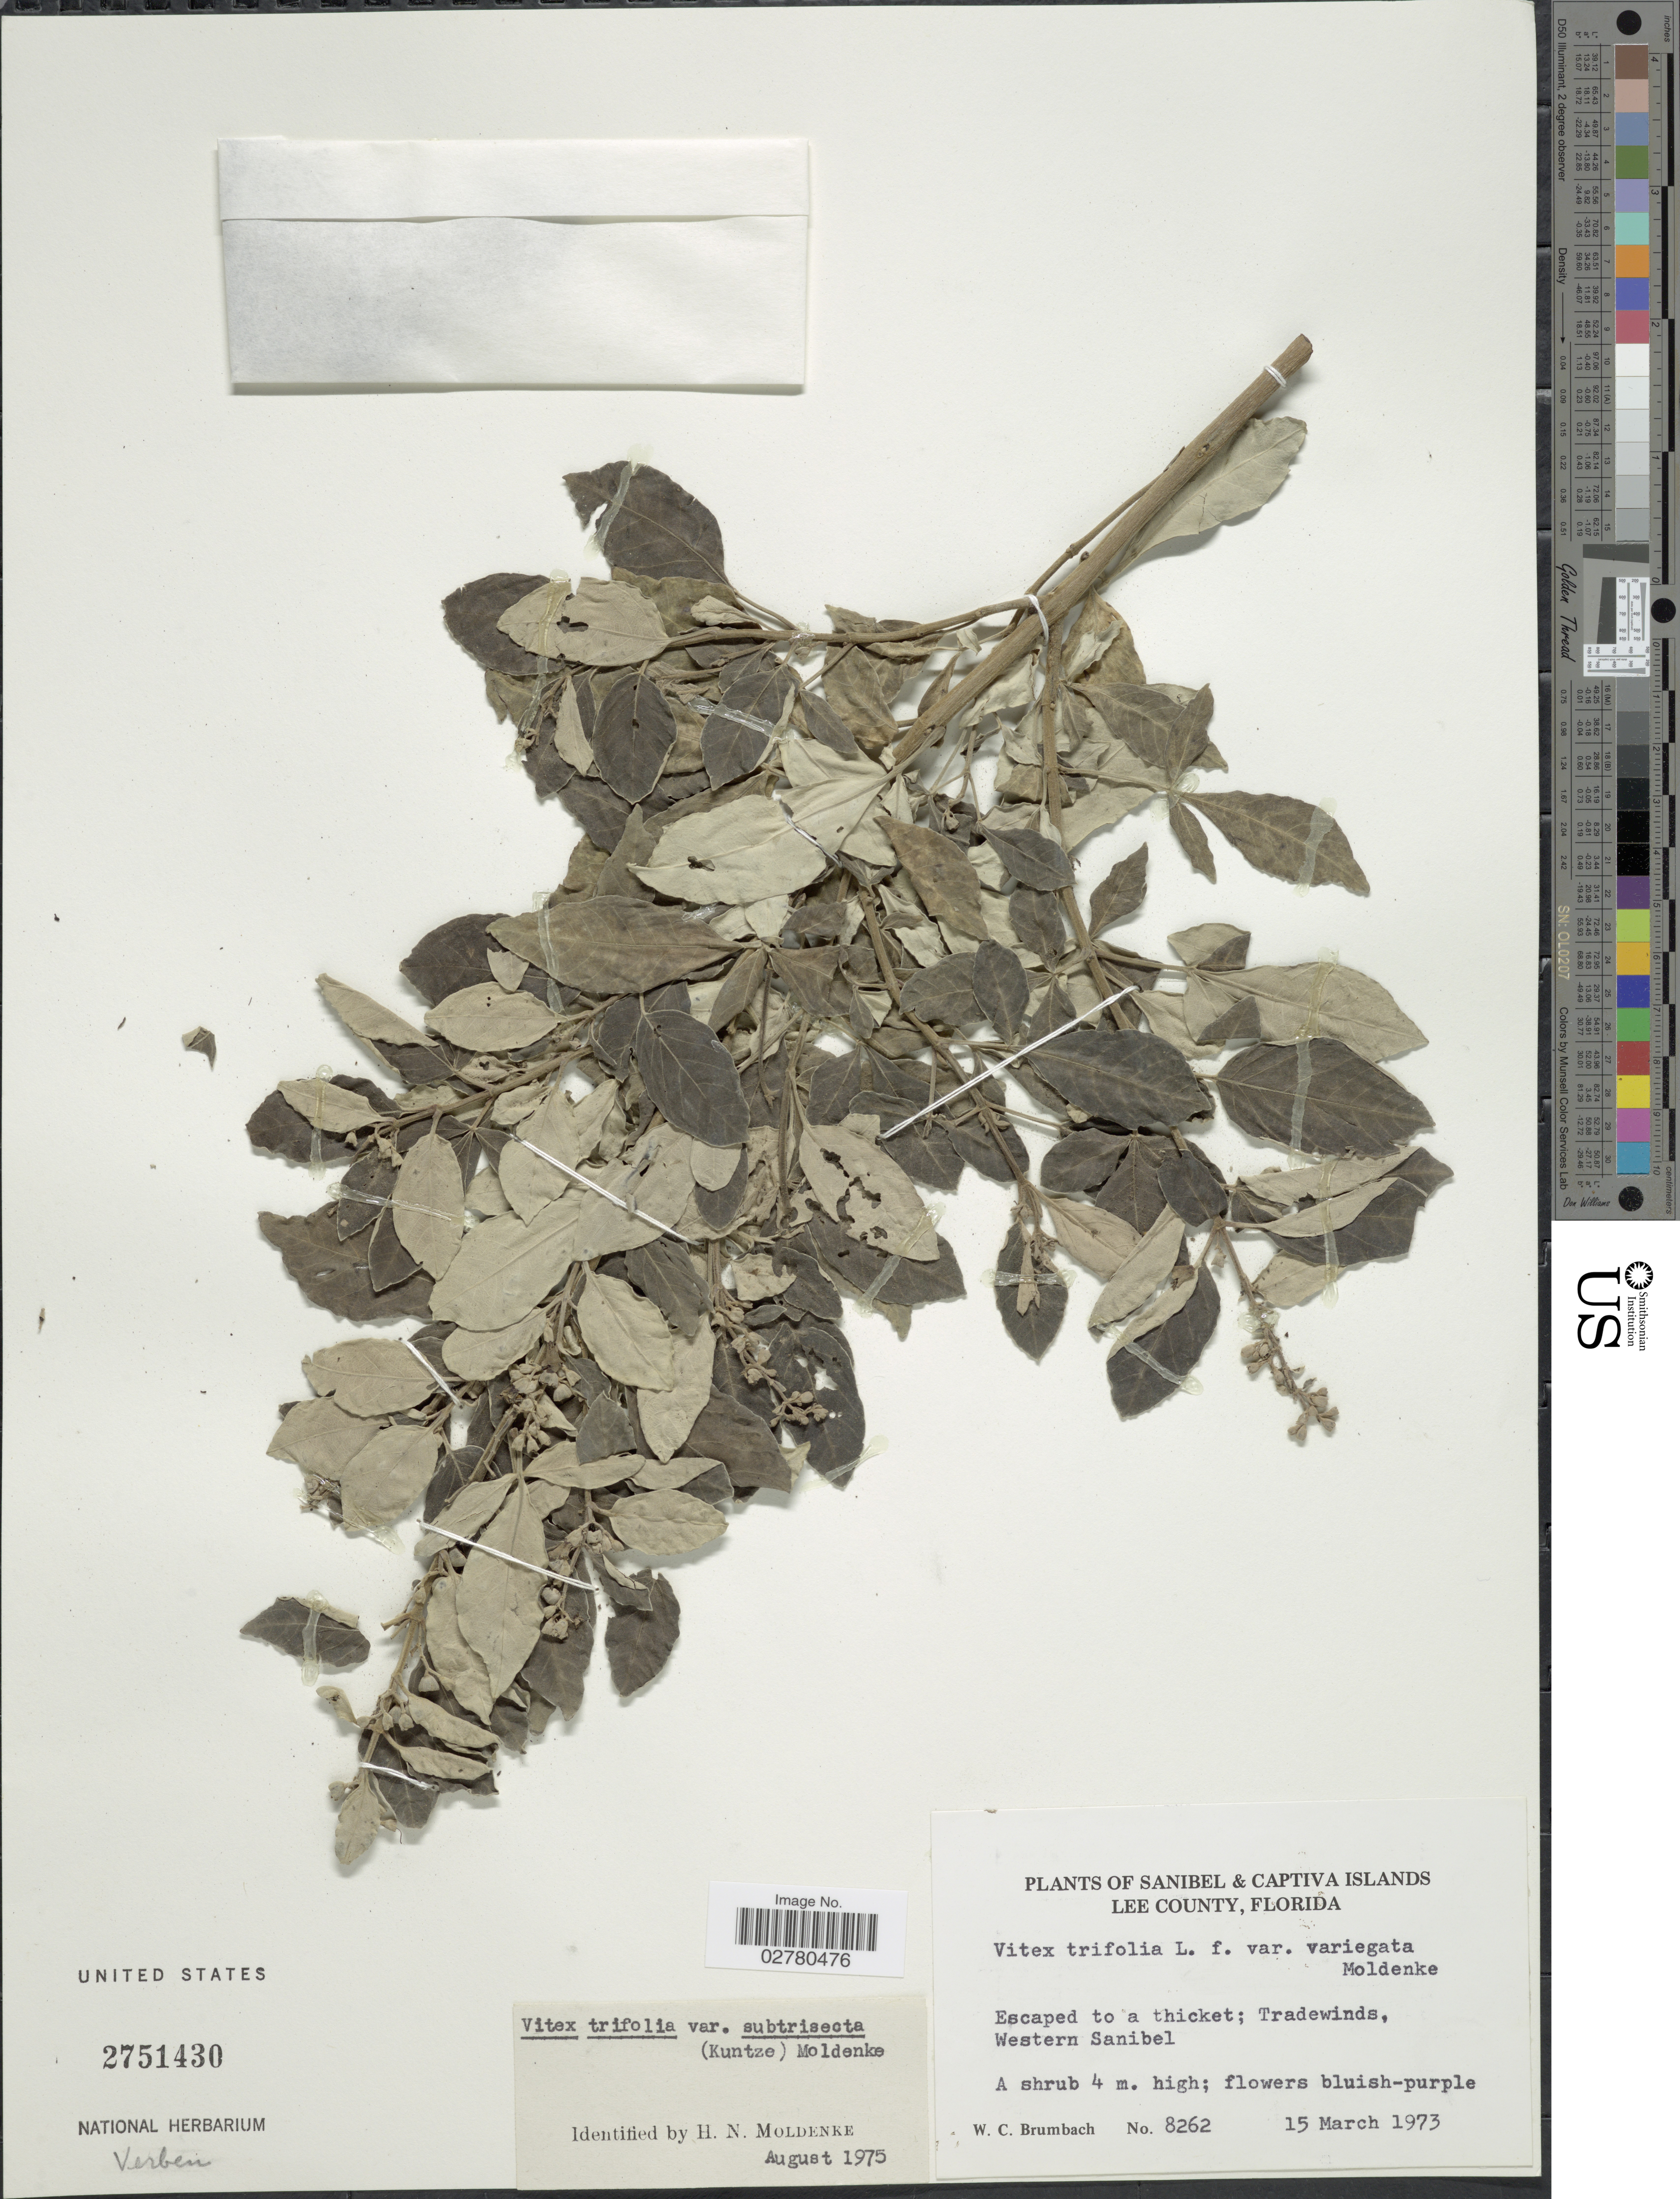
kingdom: Plantae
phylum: Tracheophyta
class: Magnoliopsida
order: Lamiales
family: Lamiaceae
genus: Vitex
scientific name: Vitex trifolia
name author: L.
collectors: W. C. Brumbach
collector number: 8262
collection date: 1973-03-15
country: United States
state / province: Florida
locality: Sanibel & Captiva Islands, Lee County, Tradewinds, Western Sanibel.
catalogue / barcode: US 2751430